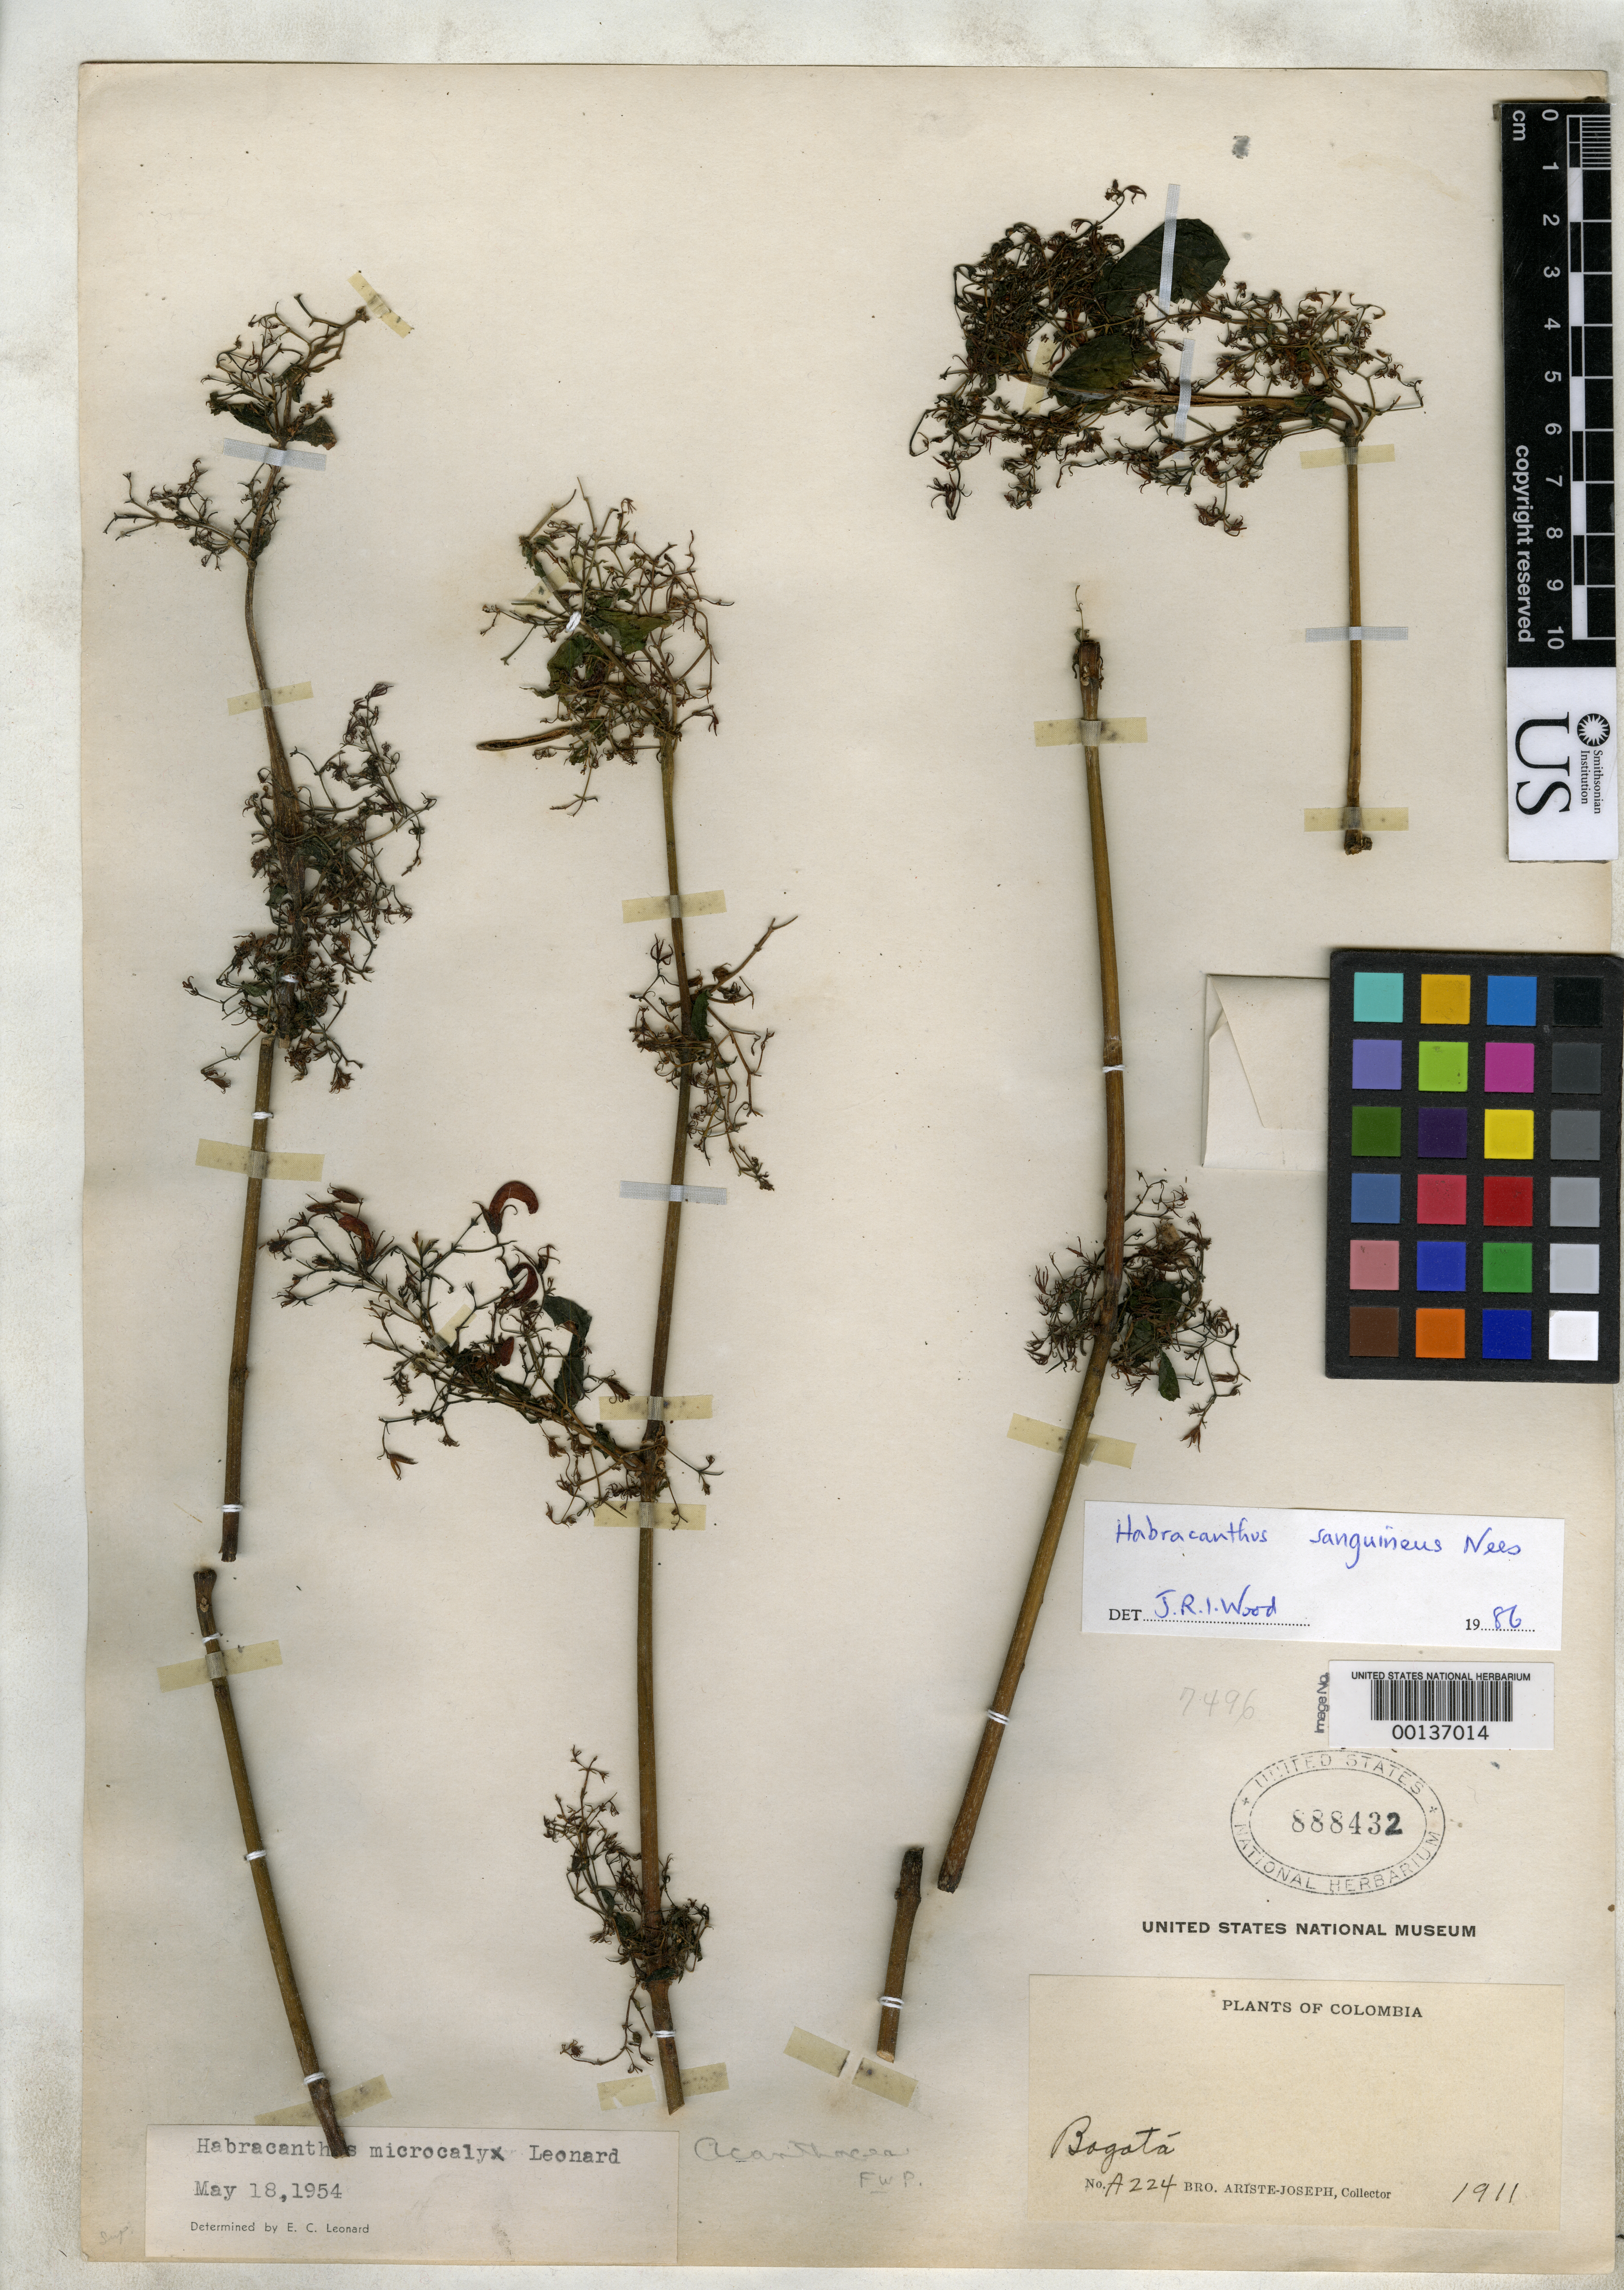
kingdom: Plantae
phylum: Tracheophyta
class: Magnoliopsida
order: Lamiales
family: Acanthaceae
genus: Habracanthus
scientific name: Habracanthus microcalyx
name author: Leonard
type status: Holotype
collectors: Bro. Ariste-Joseph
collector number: A224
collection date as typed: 1911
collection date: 1911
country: Colombia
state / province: Cundinamarca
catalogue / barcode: US 888432